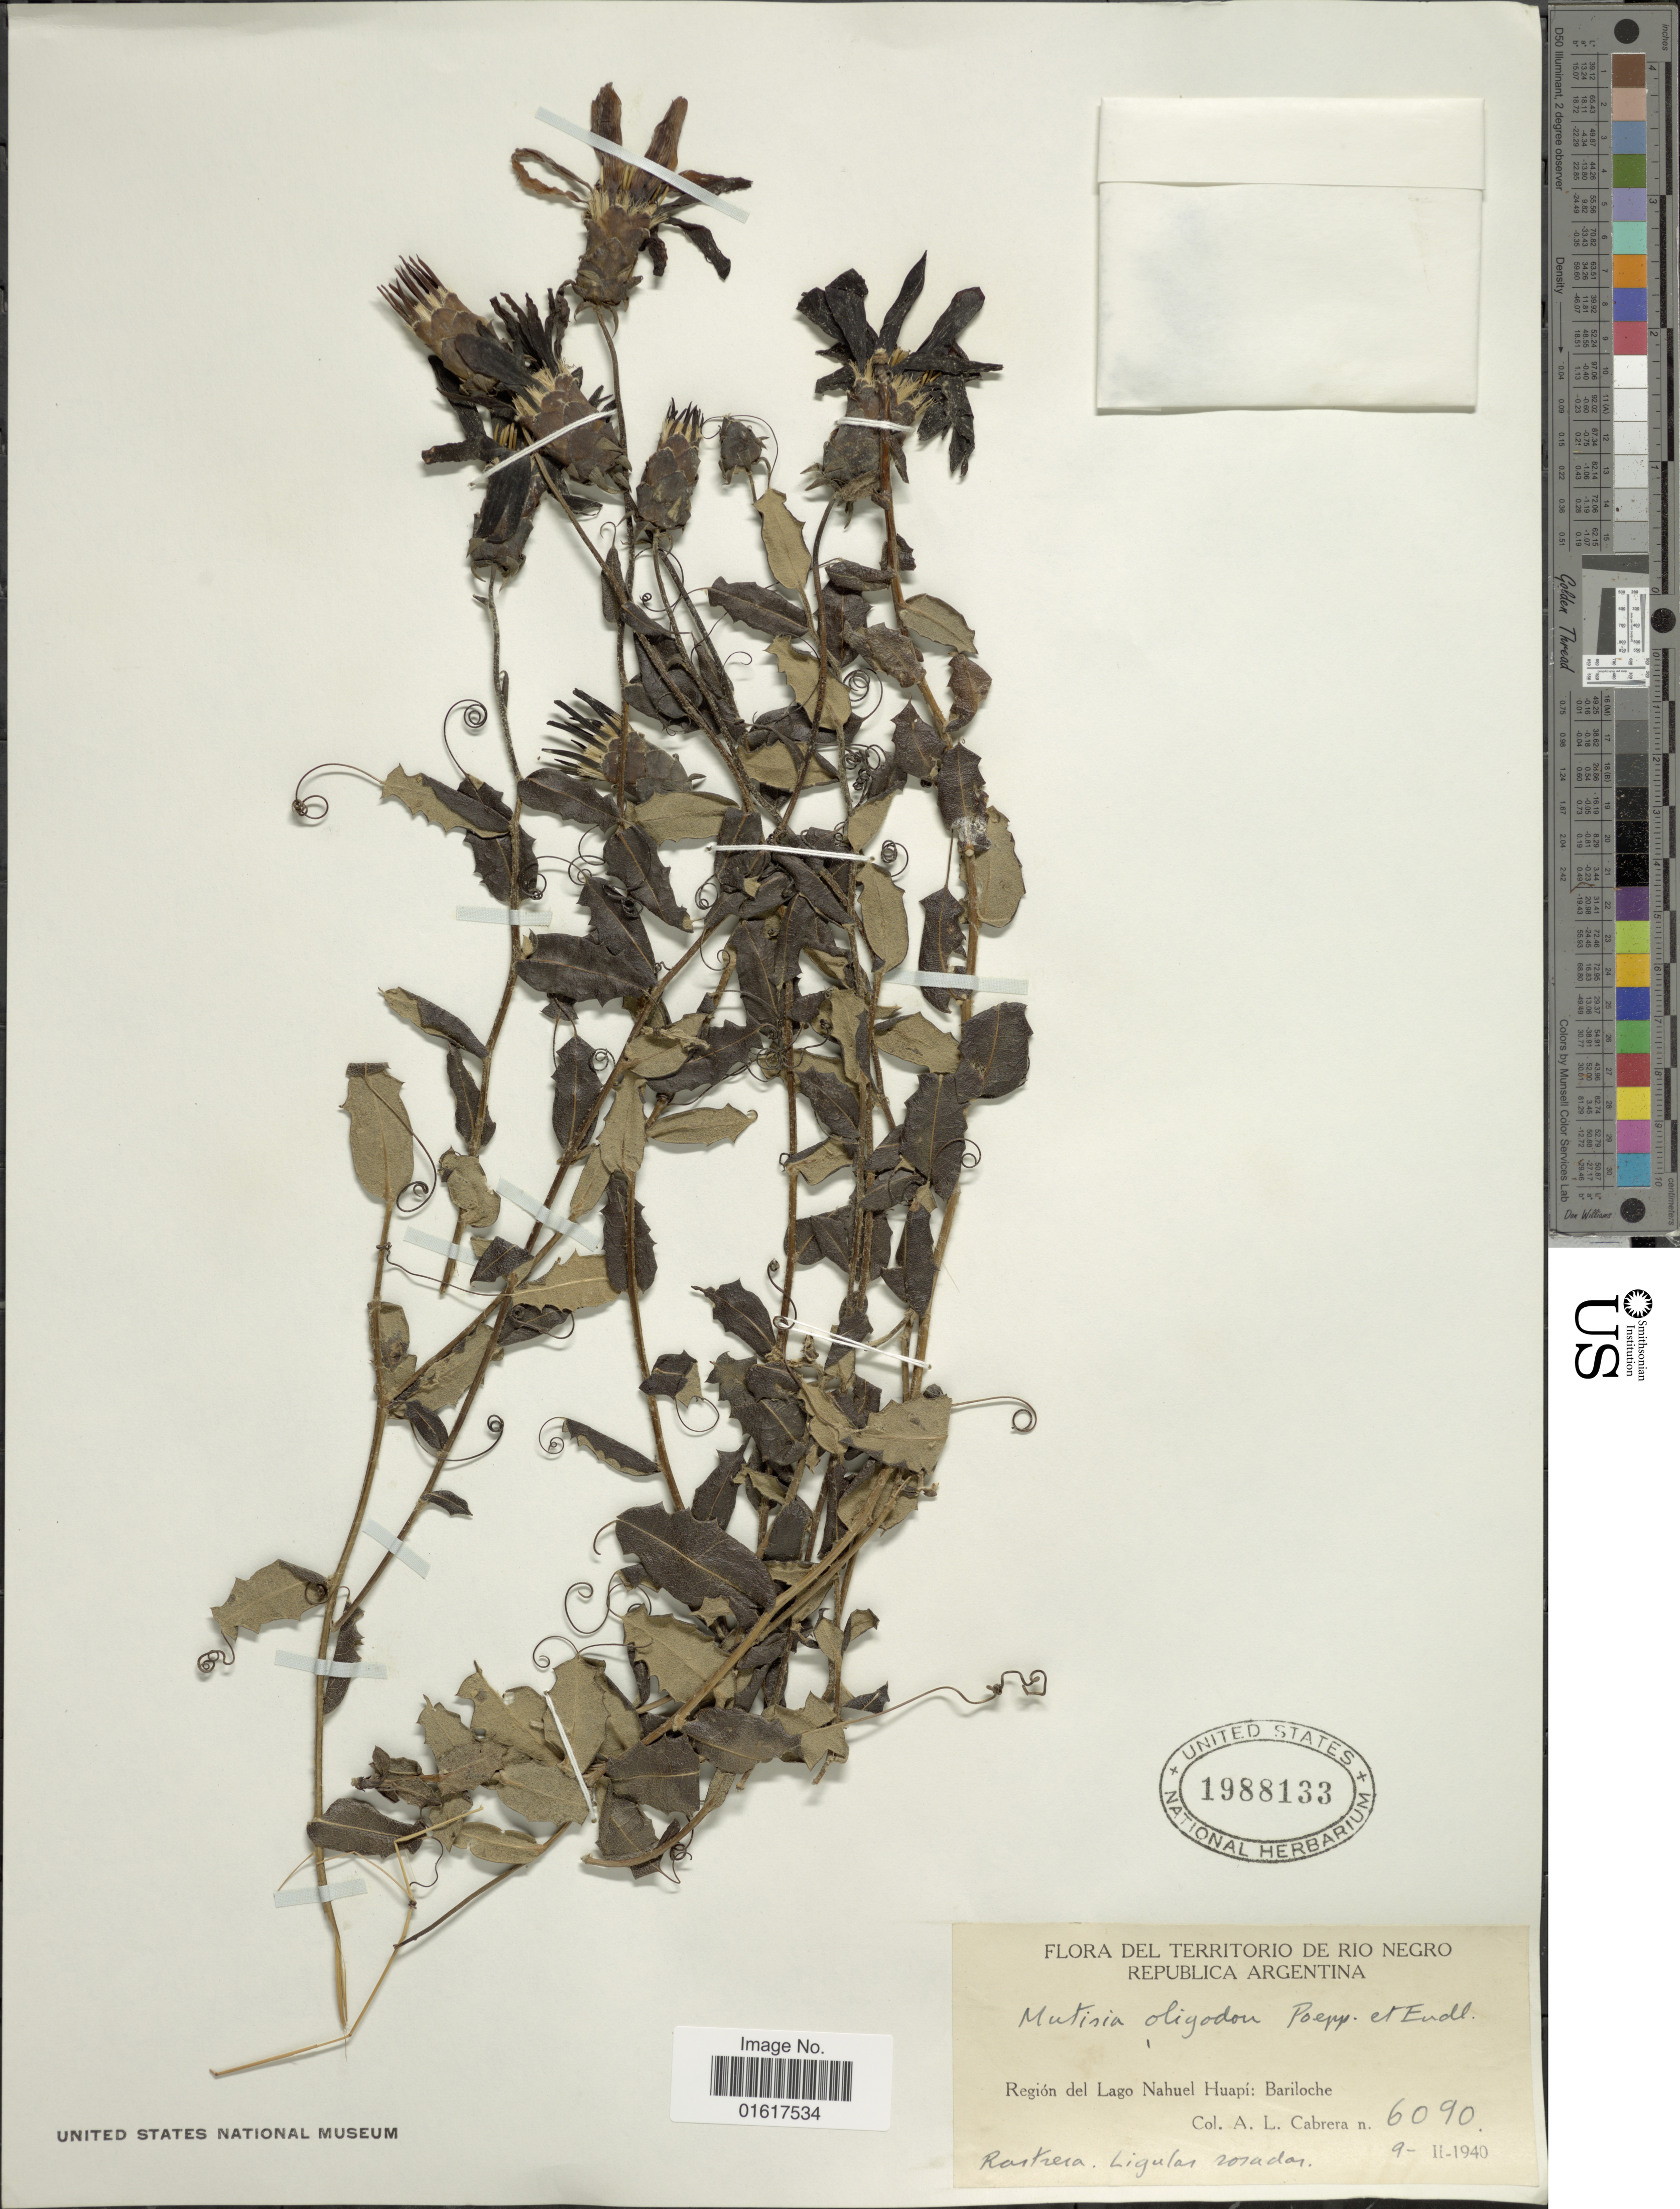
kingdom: Plantae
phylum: Tracheophyta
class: Magnoliopsida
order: Asterales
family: Asteraceae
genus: Mutisia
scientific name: Mutisia oligodon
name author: Poepp. & Endl.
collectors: A. L. Cabrera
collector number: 6090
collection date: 1940-02-09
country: Argentina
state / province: Rio Negro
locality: Región del Lago Nahuel Huapí: Bariloche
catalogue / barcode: US 1988133